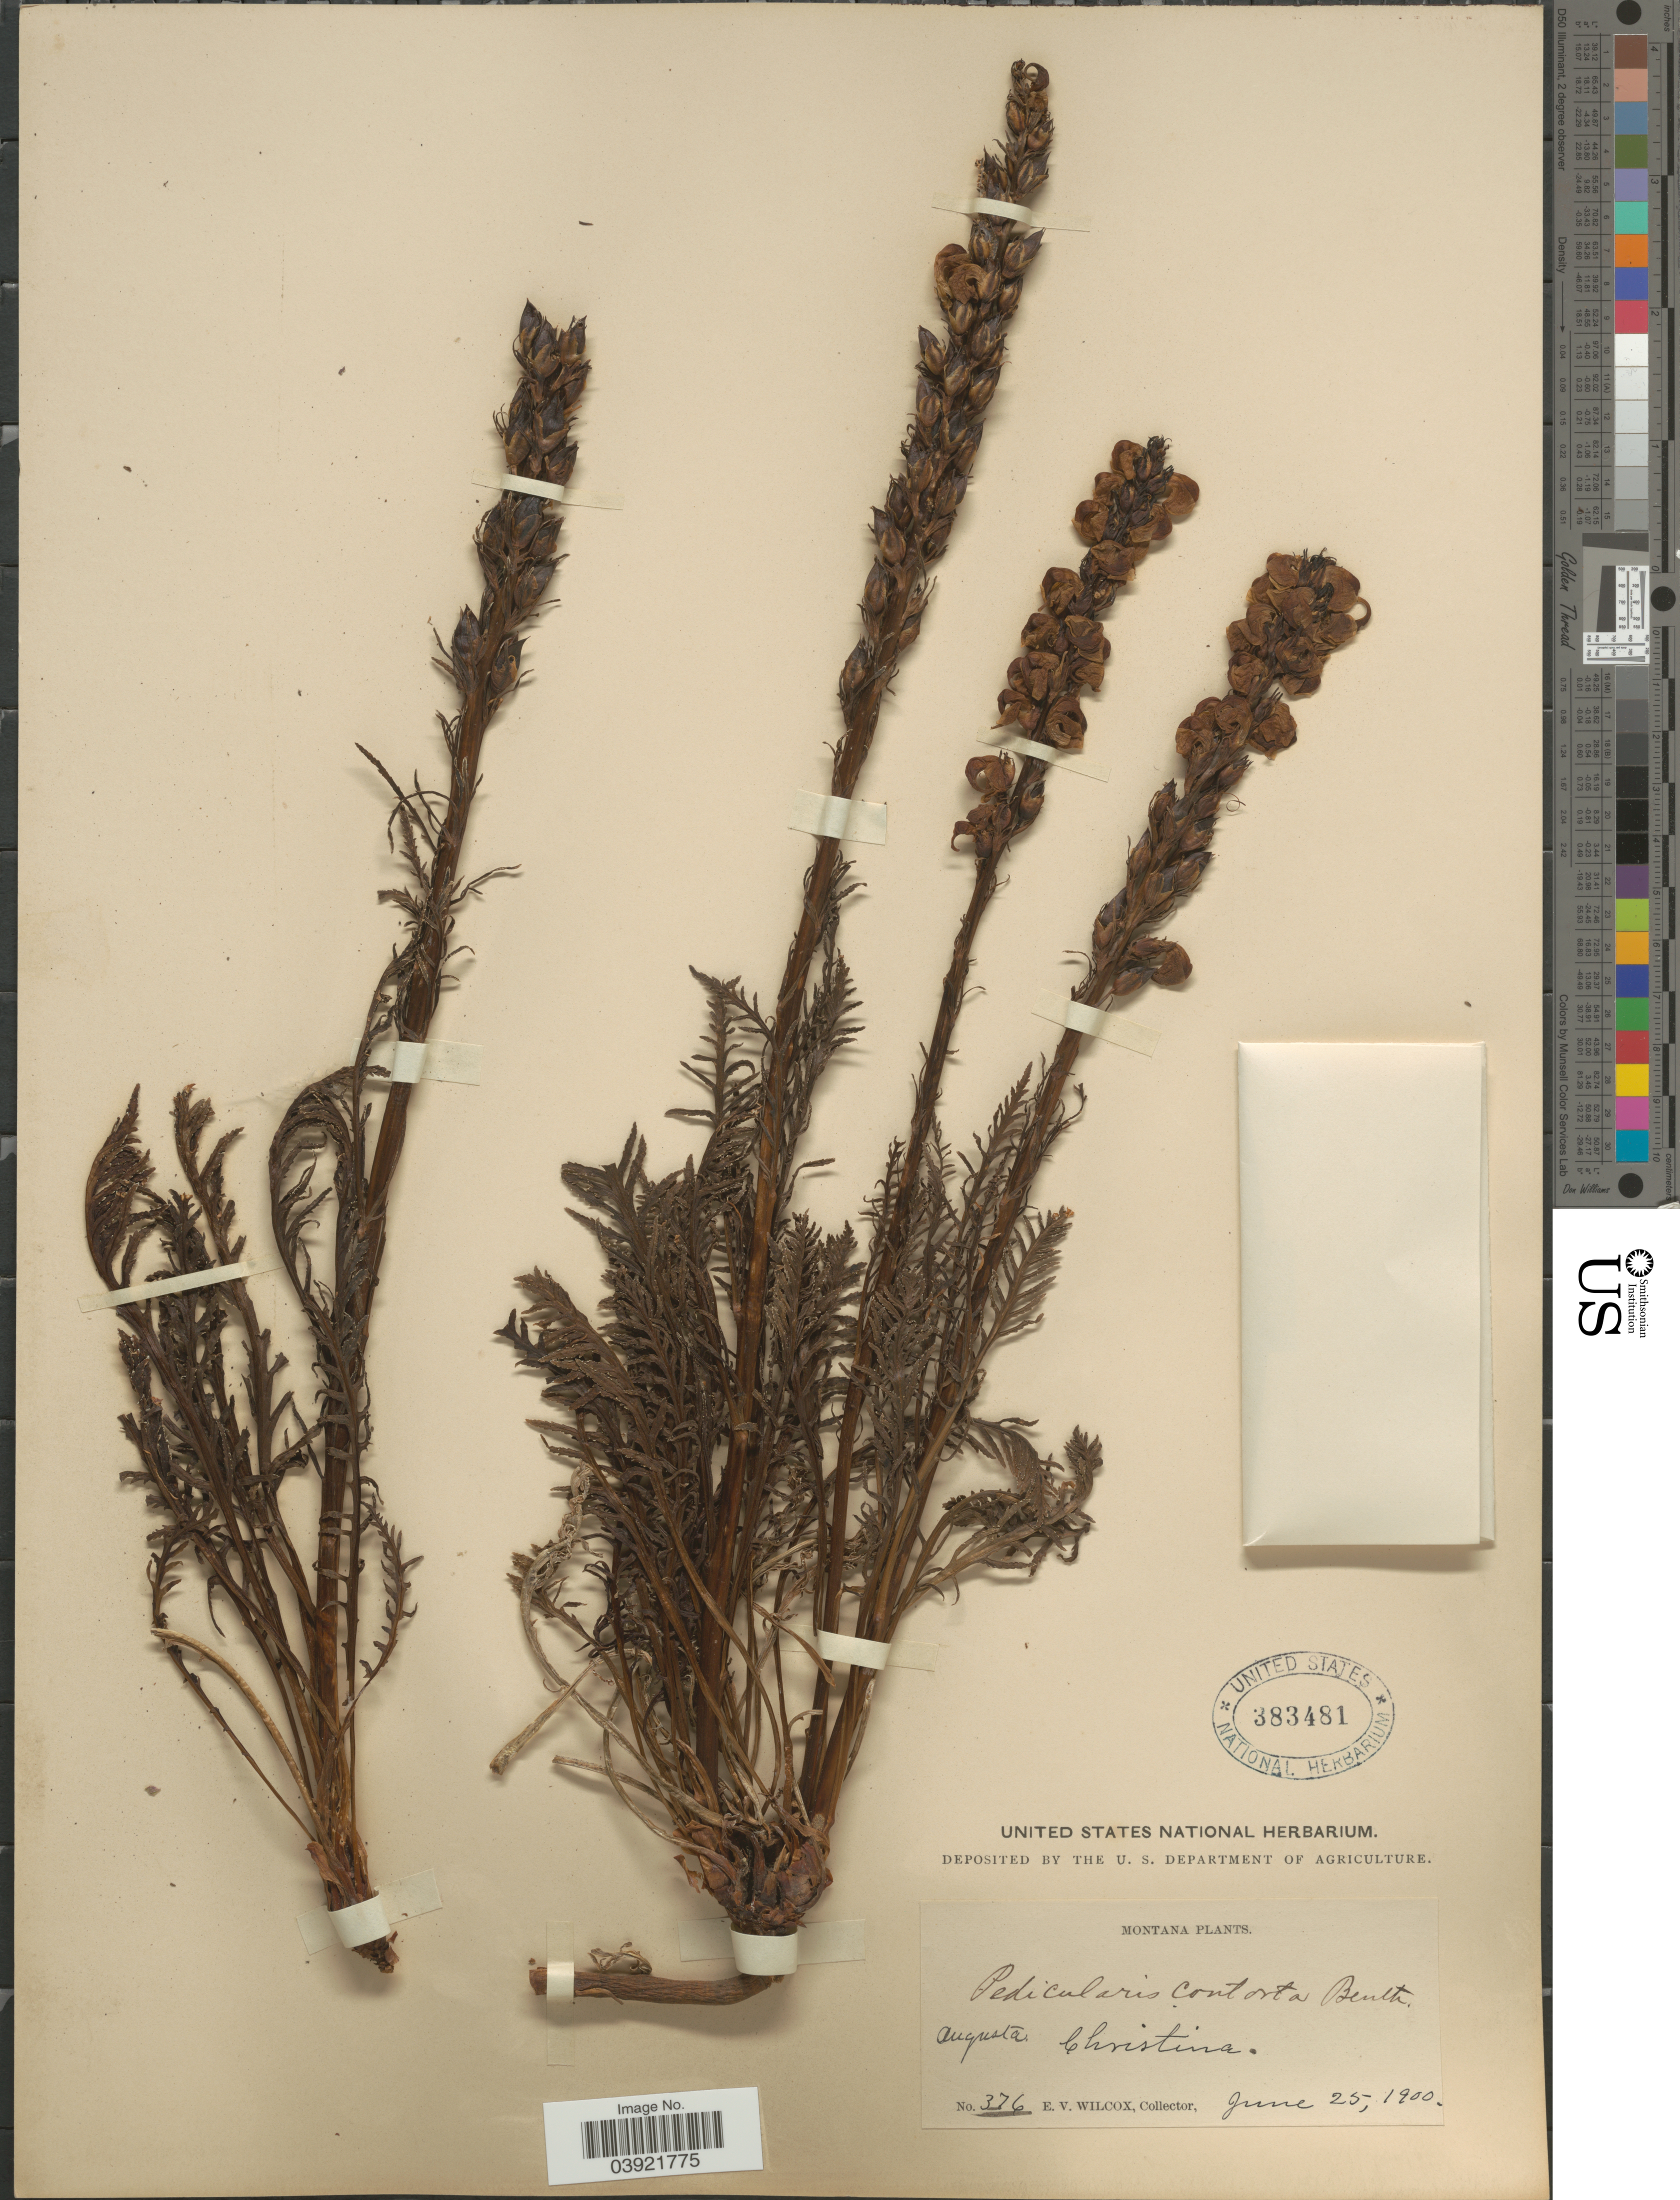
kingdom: Plantae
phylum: Tracheophyta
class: Magnoliopsida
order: Lamiales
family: Orobanchaceae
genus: Pedicularis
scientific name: Pedicularis contorta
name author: Benth.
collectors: E. V. Wilcox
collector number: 376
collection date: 1900-06-25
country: United States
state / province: Montana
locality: Augusta Christina.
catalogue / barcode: US 383481